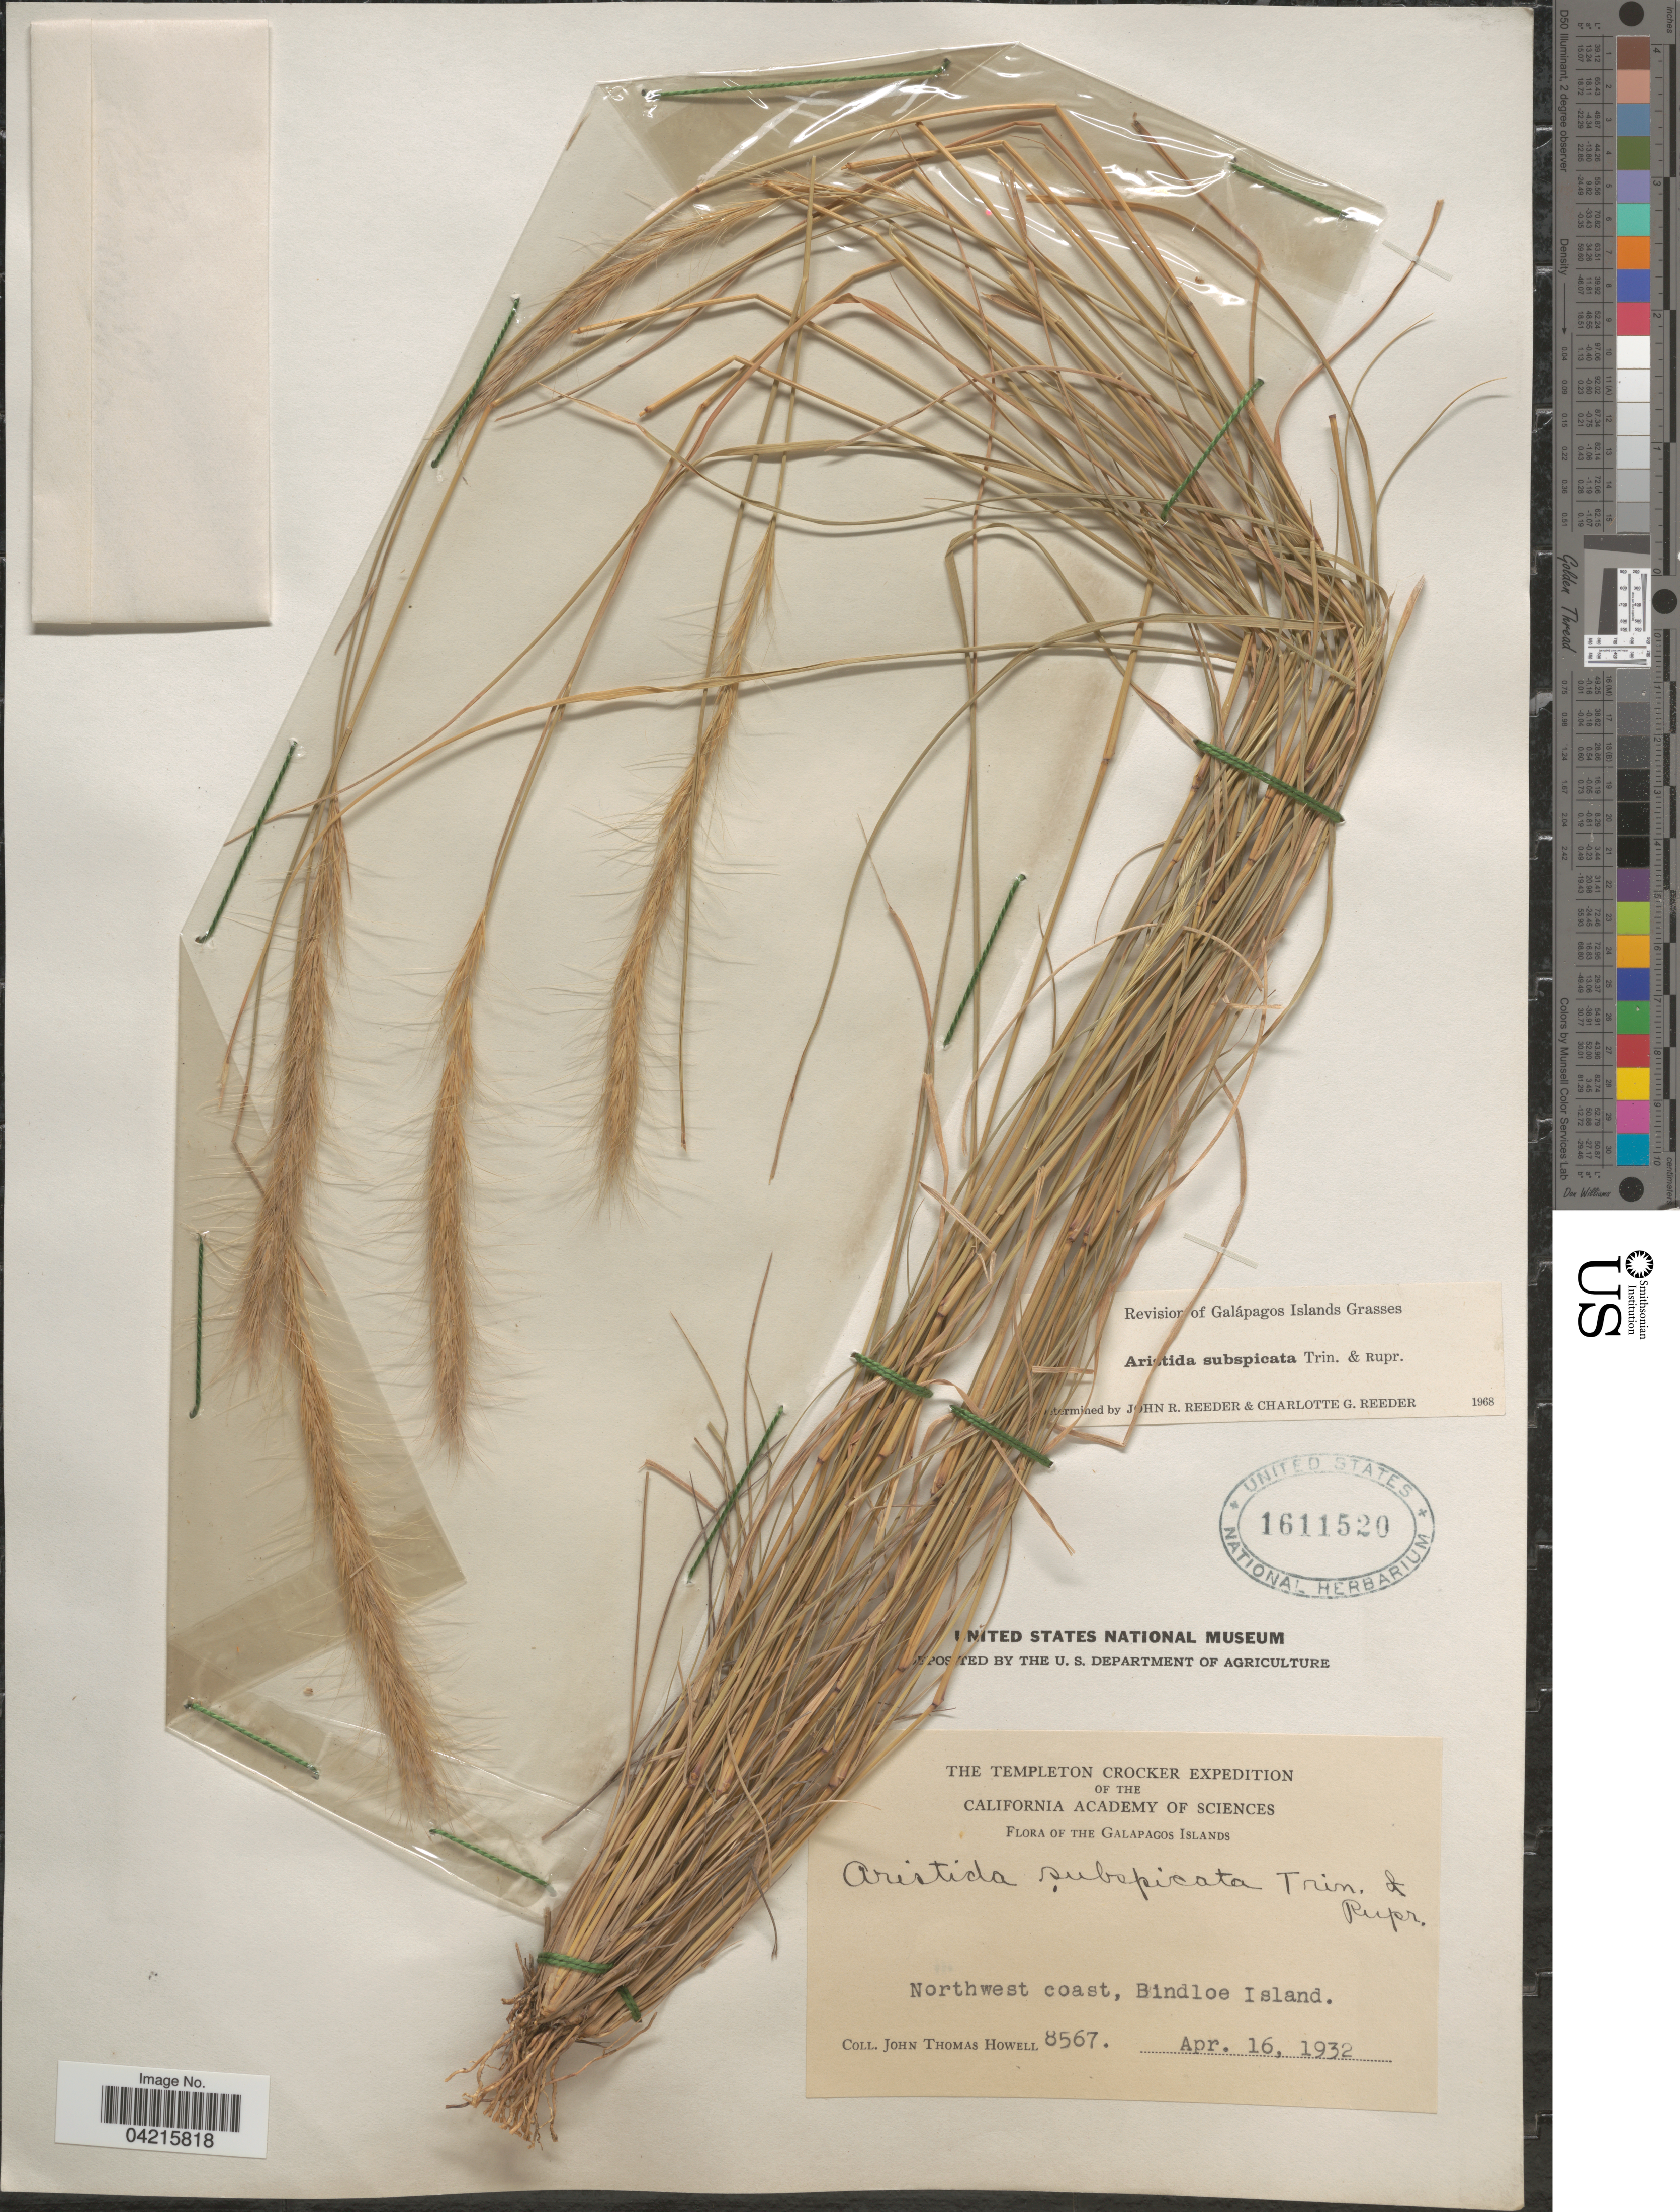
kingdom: Plantae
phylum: Tracheophyta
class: Liliopsida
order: Poales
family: Poaceae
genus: Aristida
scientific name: Aristida subspicata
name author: Trin. & Rupr.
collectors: J. T. Howell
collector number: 8567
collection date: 1932-04-16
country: Ecuador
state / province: Colón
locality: The Templeton Crocker Expedition. The Galapagos Islands. Northwest coast, Bindloe Island.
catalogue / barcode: US 1611520